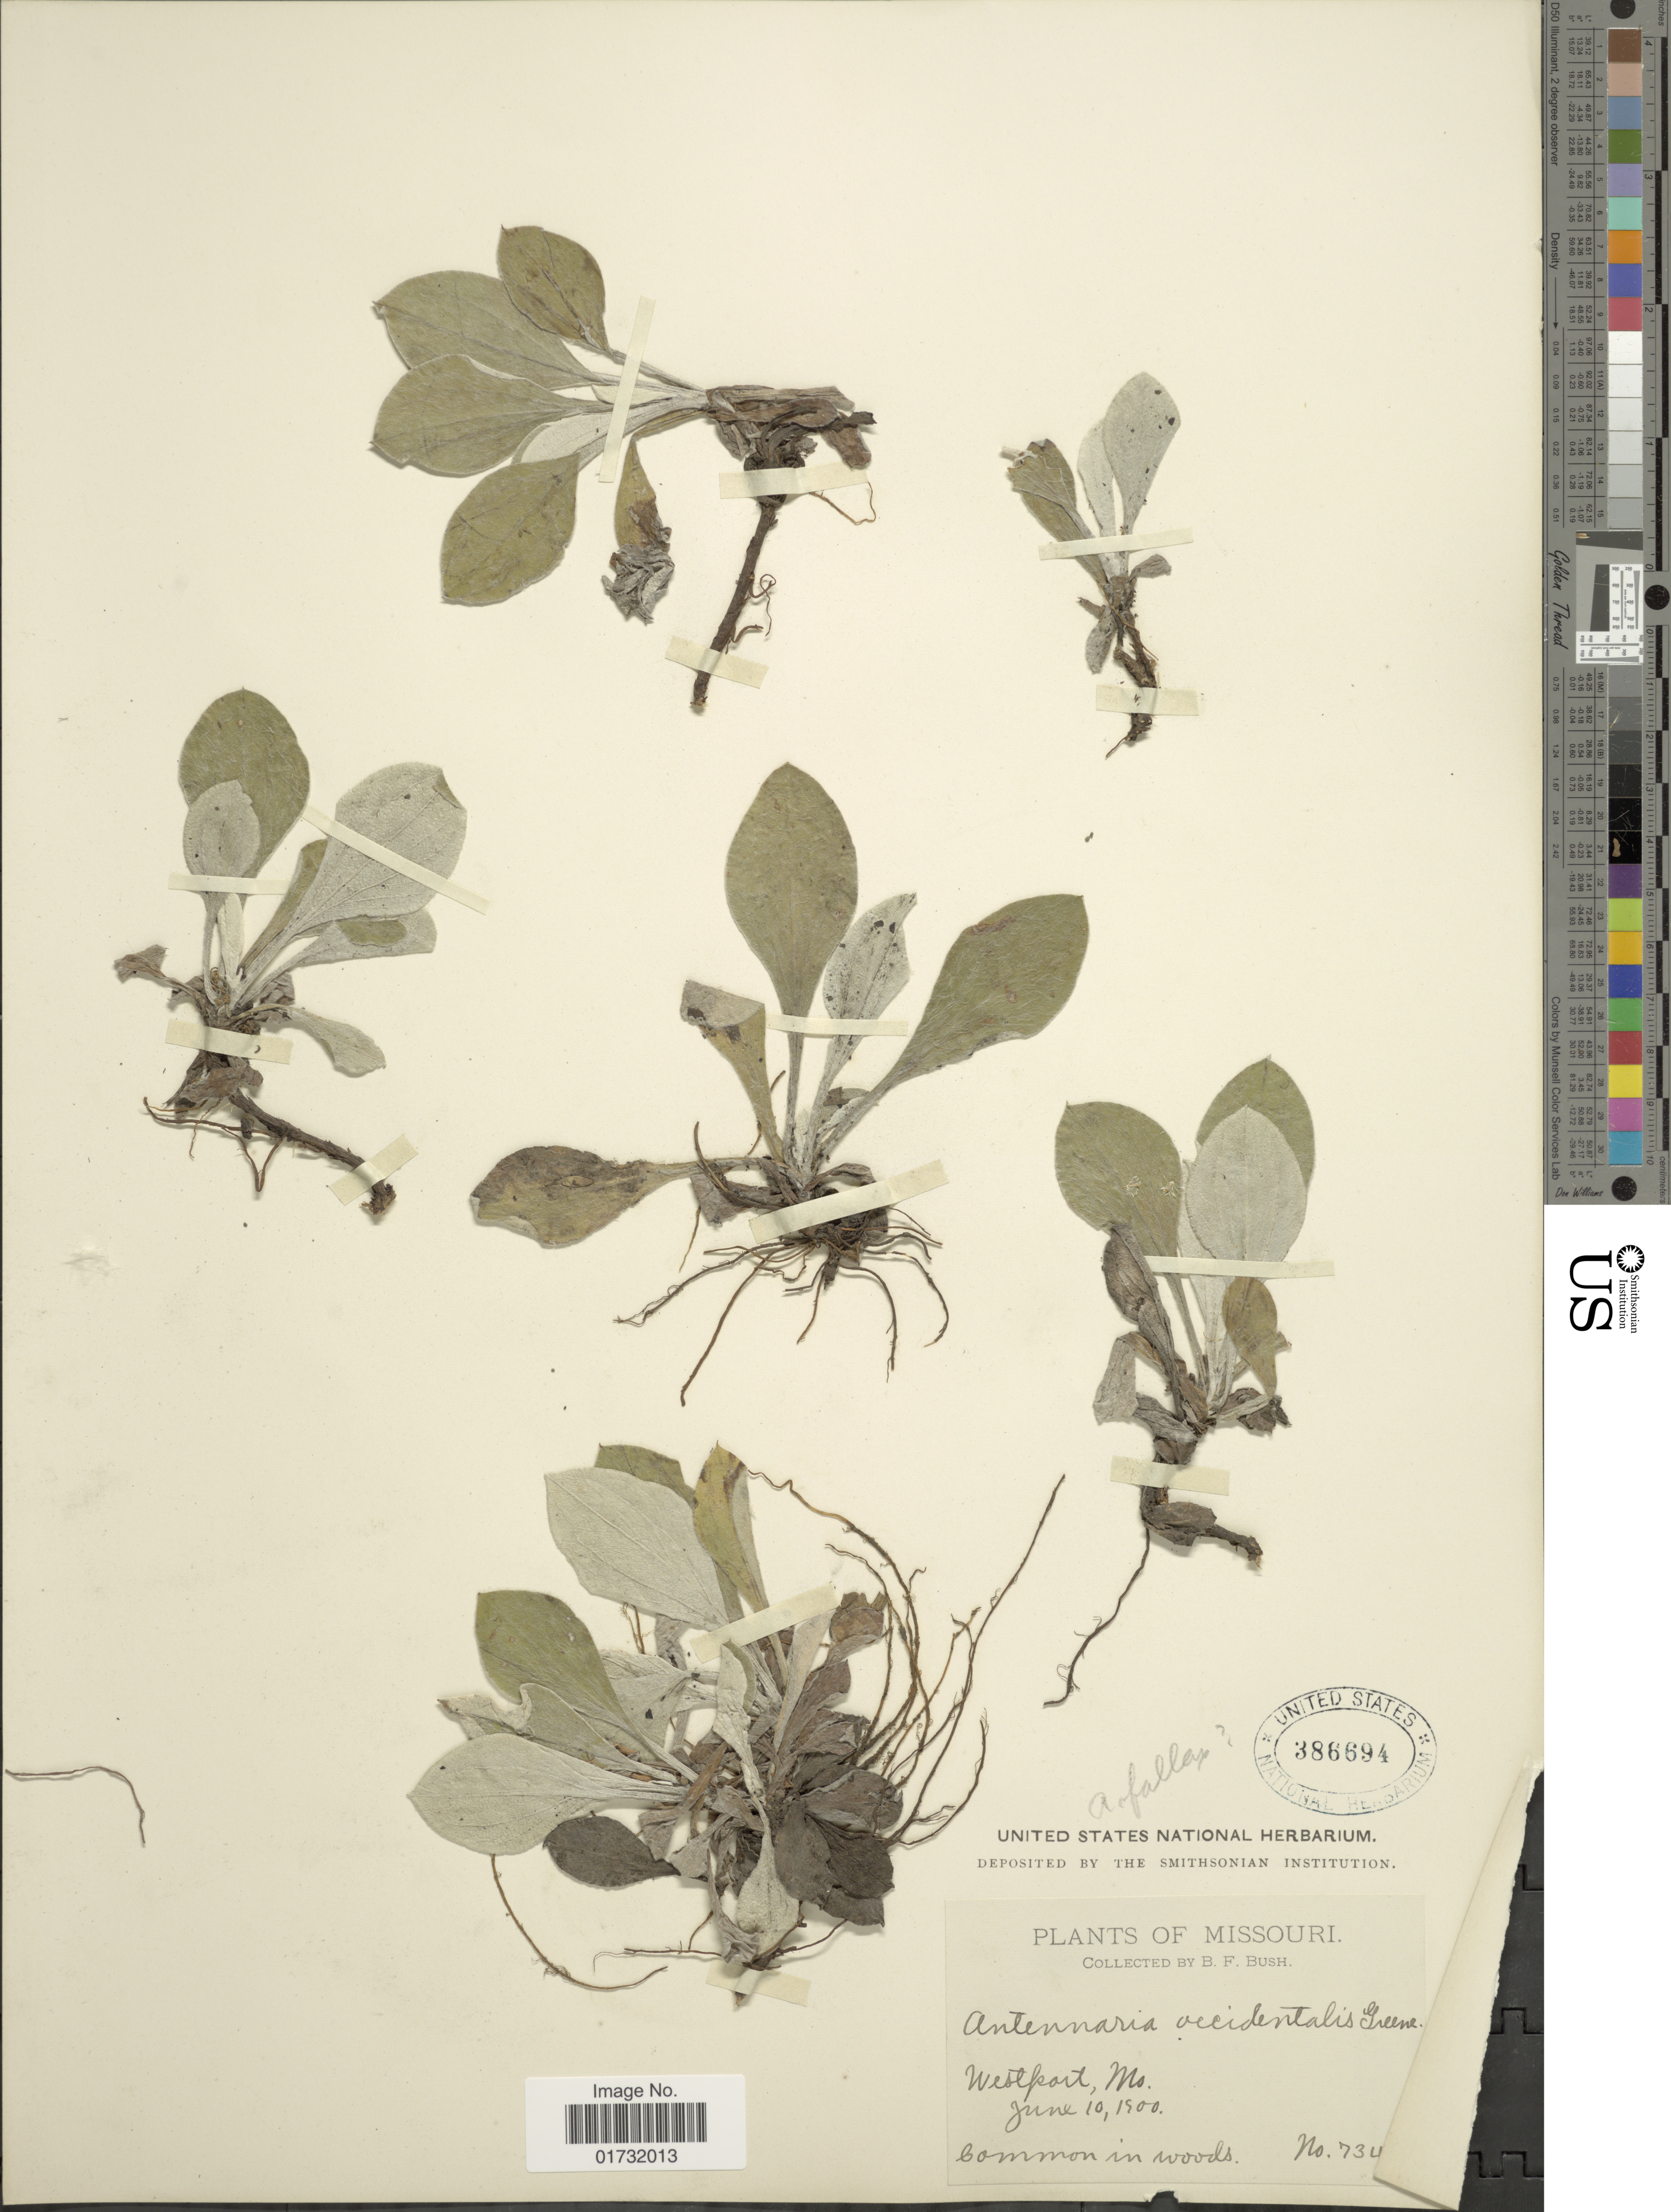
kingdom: Plantae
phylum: Tracheophyta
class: Magnoliopsida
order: Asterales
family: Asteraceae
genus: Antennaria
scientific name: Antennaria occidentalis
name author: Greene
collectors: B. F. Bush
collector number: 734!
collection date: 1900-06-10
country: United States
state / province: Missouri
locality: Westport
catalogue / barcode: US 386694